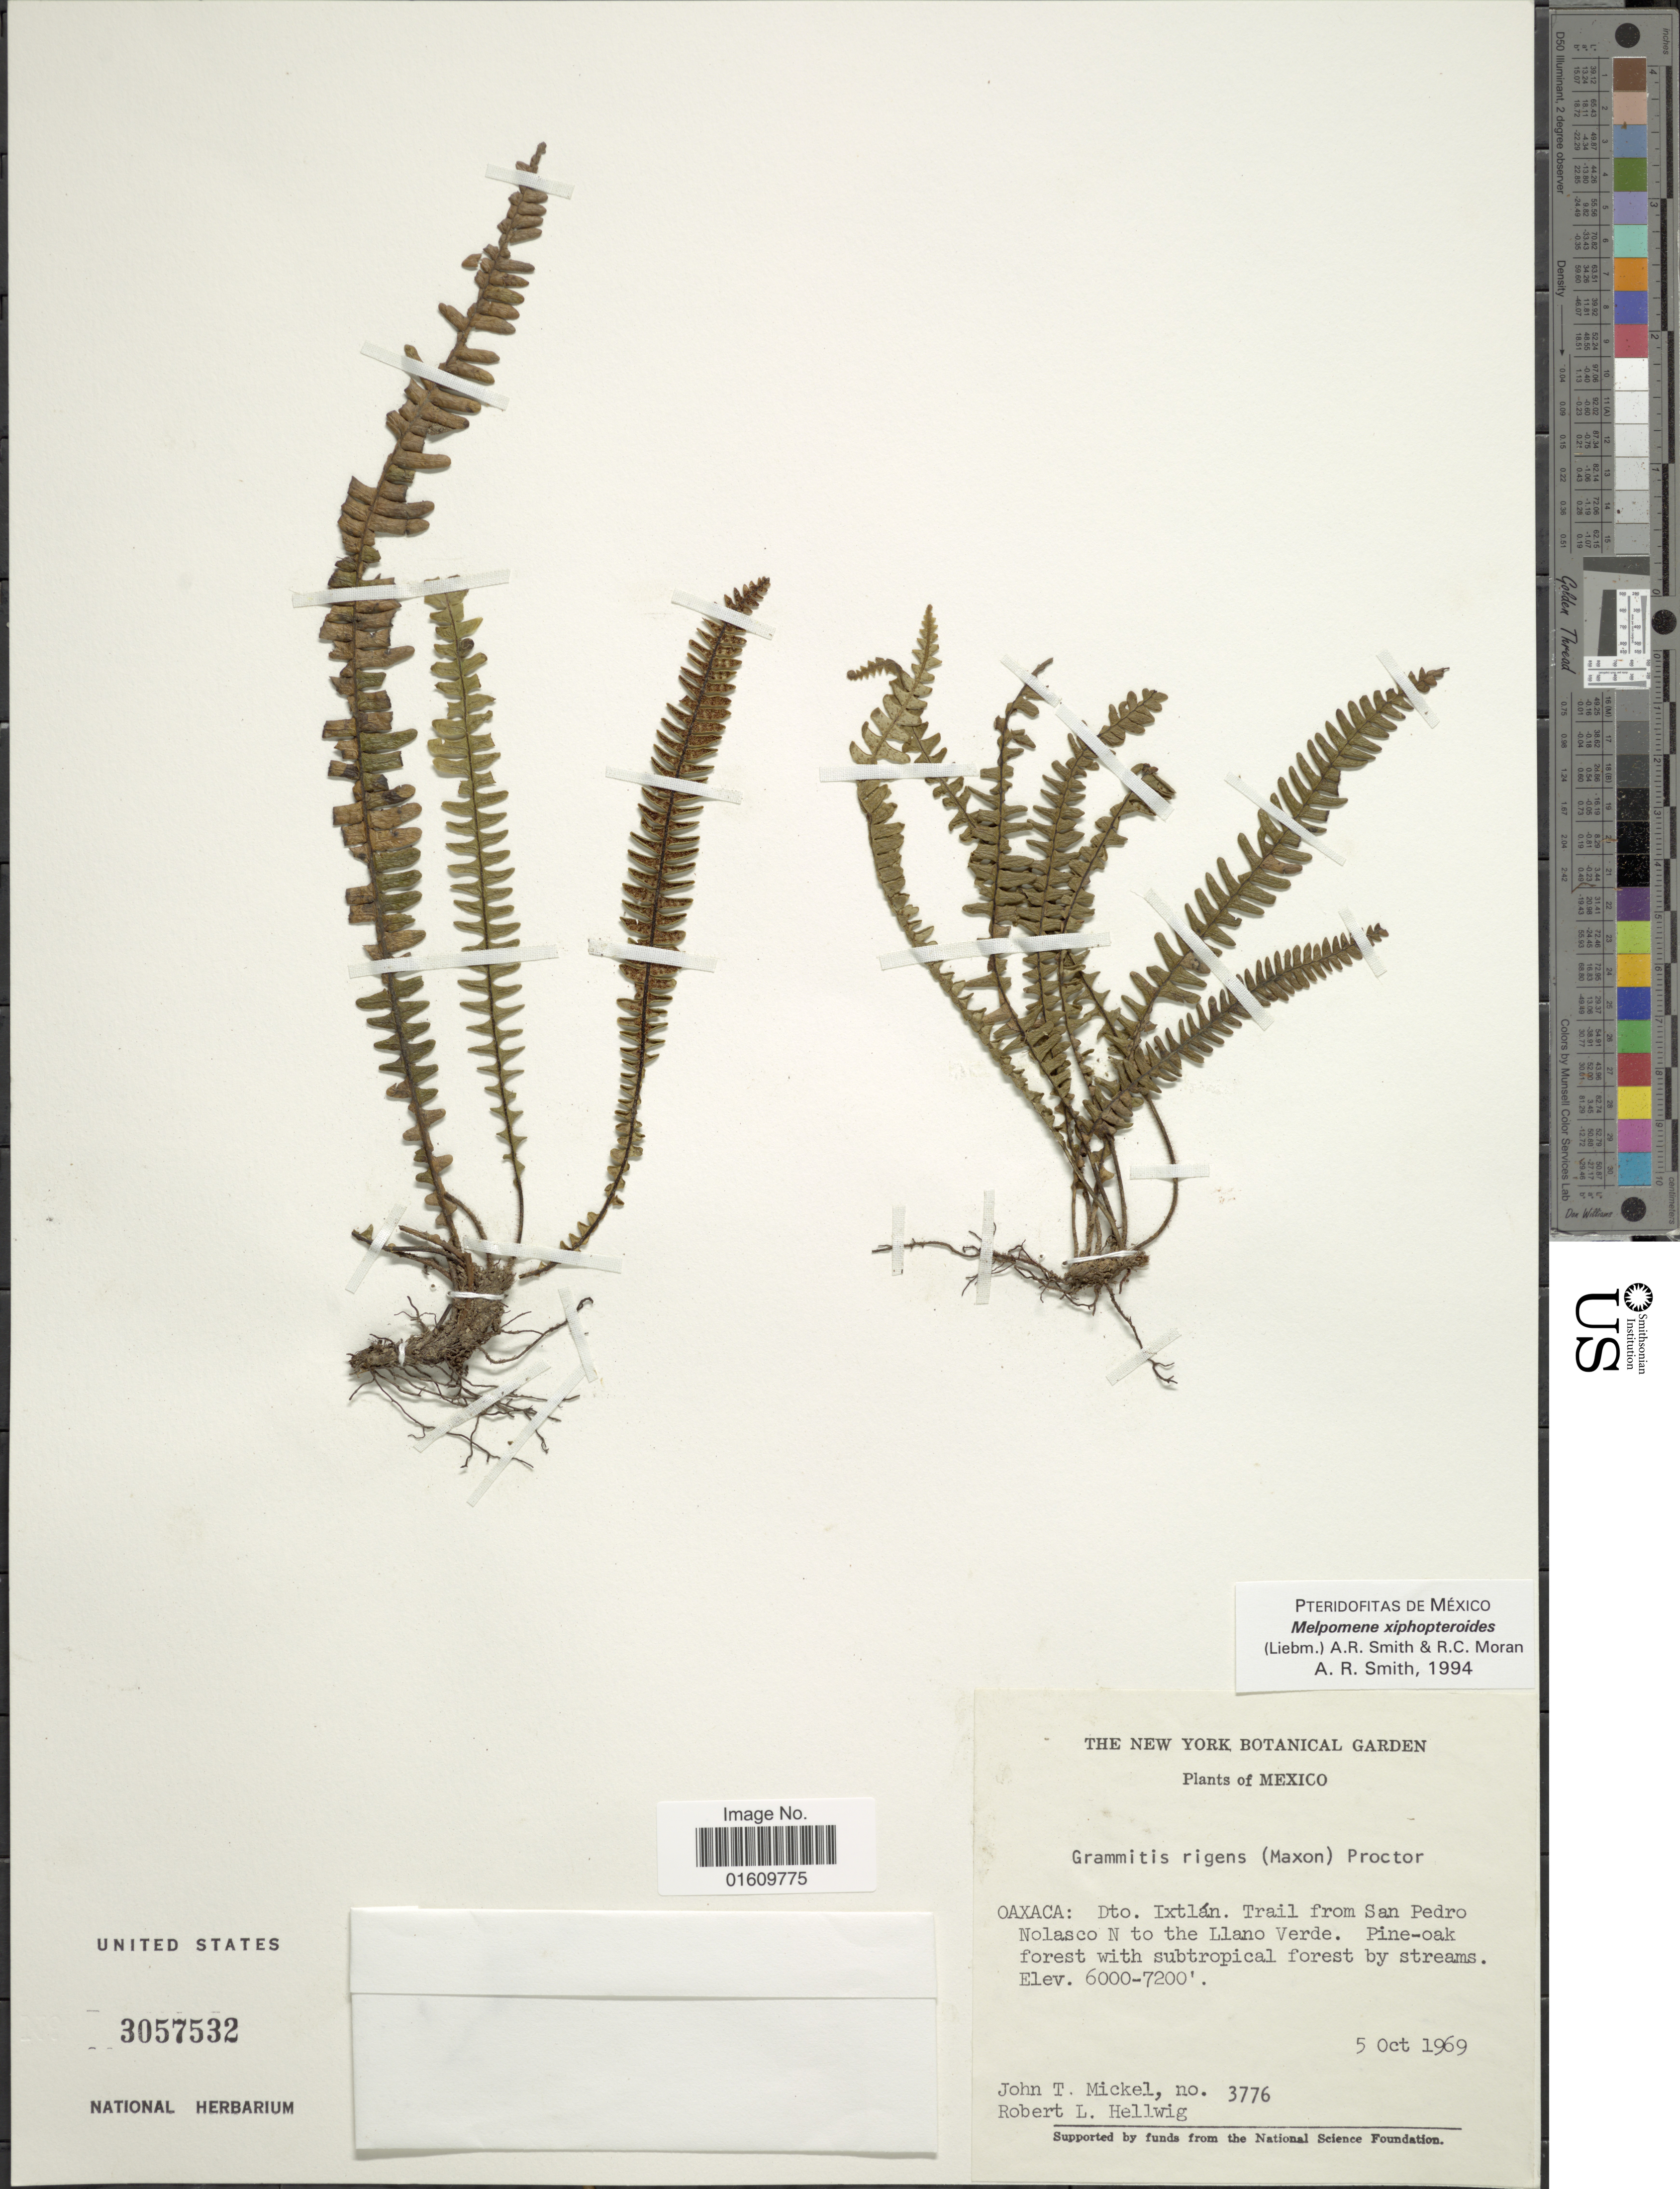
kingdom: Plantae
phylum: Tracheophyta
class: Polypodiopsida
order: Polypodiales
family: Polypodiaceae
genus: Melpomene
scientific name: Melpomene xiphopteroides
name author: (Liebm.) A.R. Sm. & R.C. Moran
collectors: J. T. Mickel & R. Hellwig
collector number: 3776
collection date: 1969-10-05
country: Mexico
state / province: Oaxaca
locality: Dto. Ixtlan. Trail from San Pedro Nolasco N to the Llano Verde, Pine - oak forest with Subtropical forest by streams.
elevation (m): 1829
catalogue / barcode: US 3057532